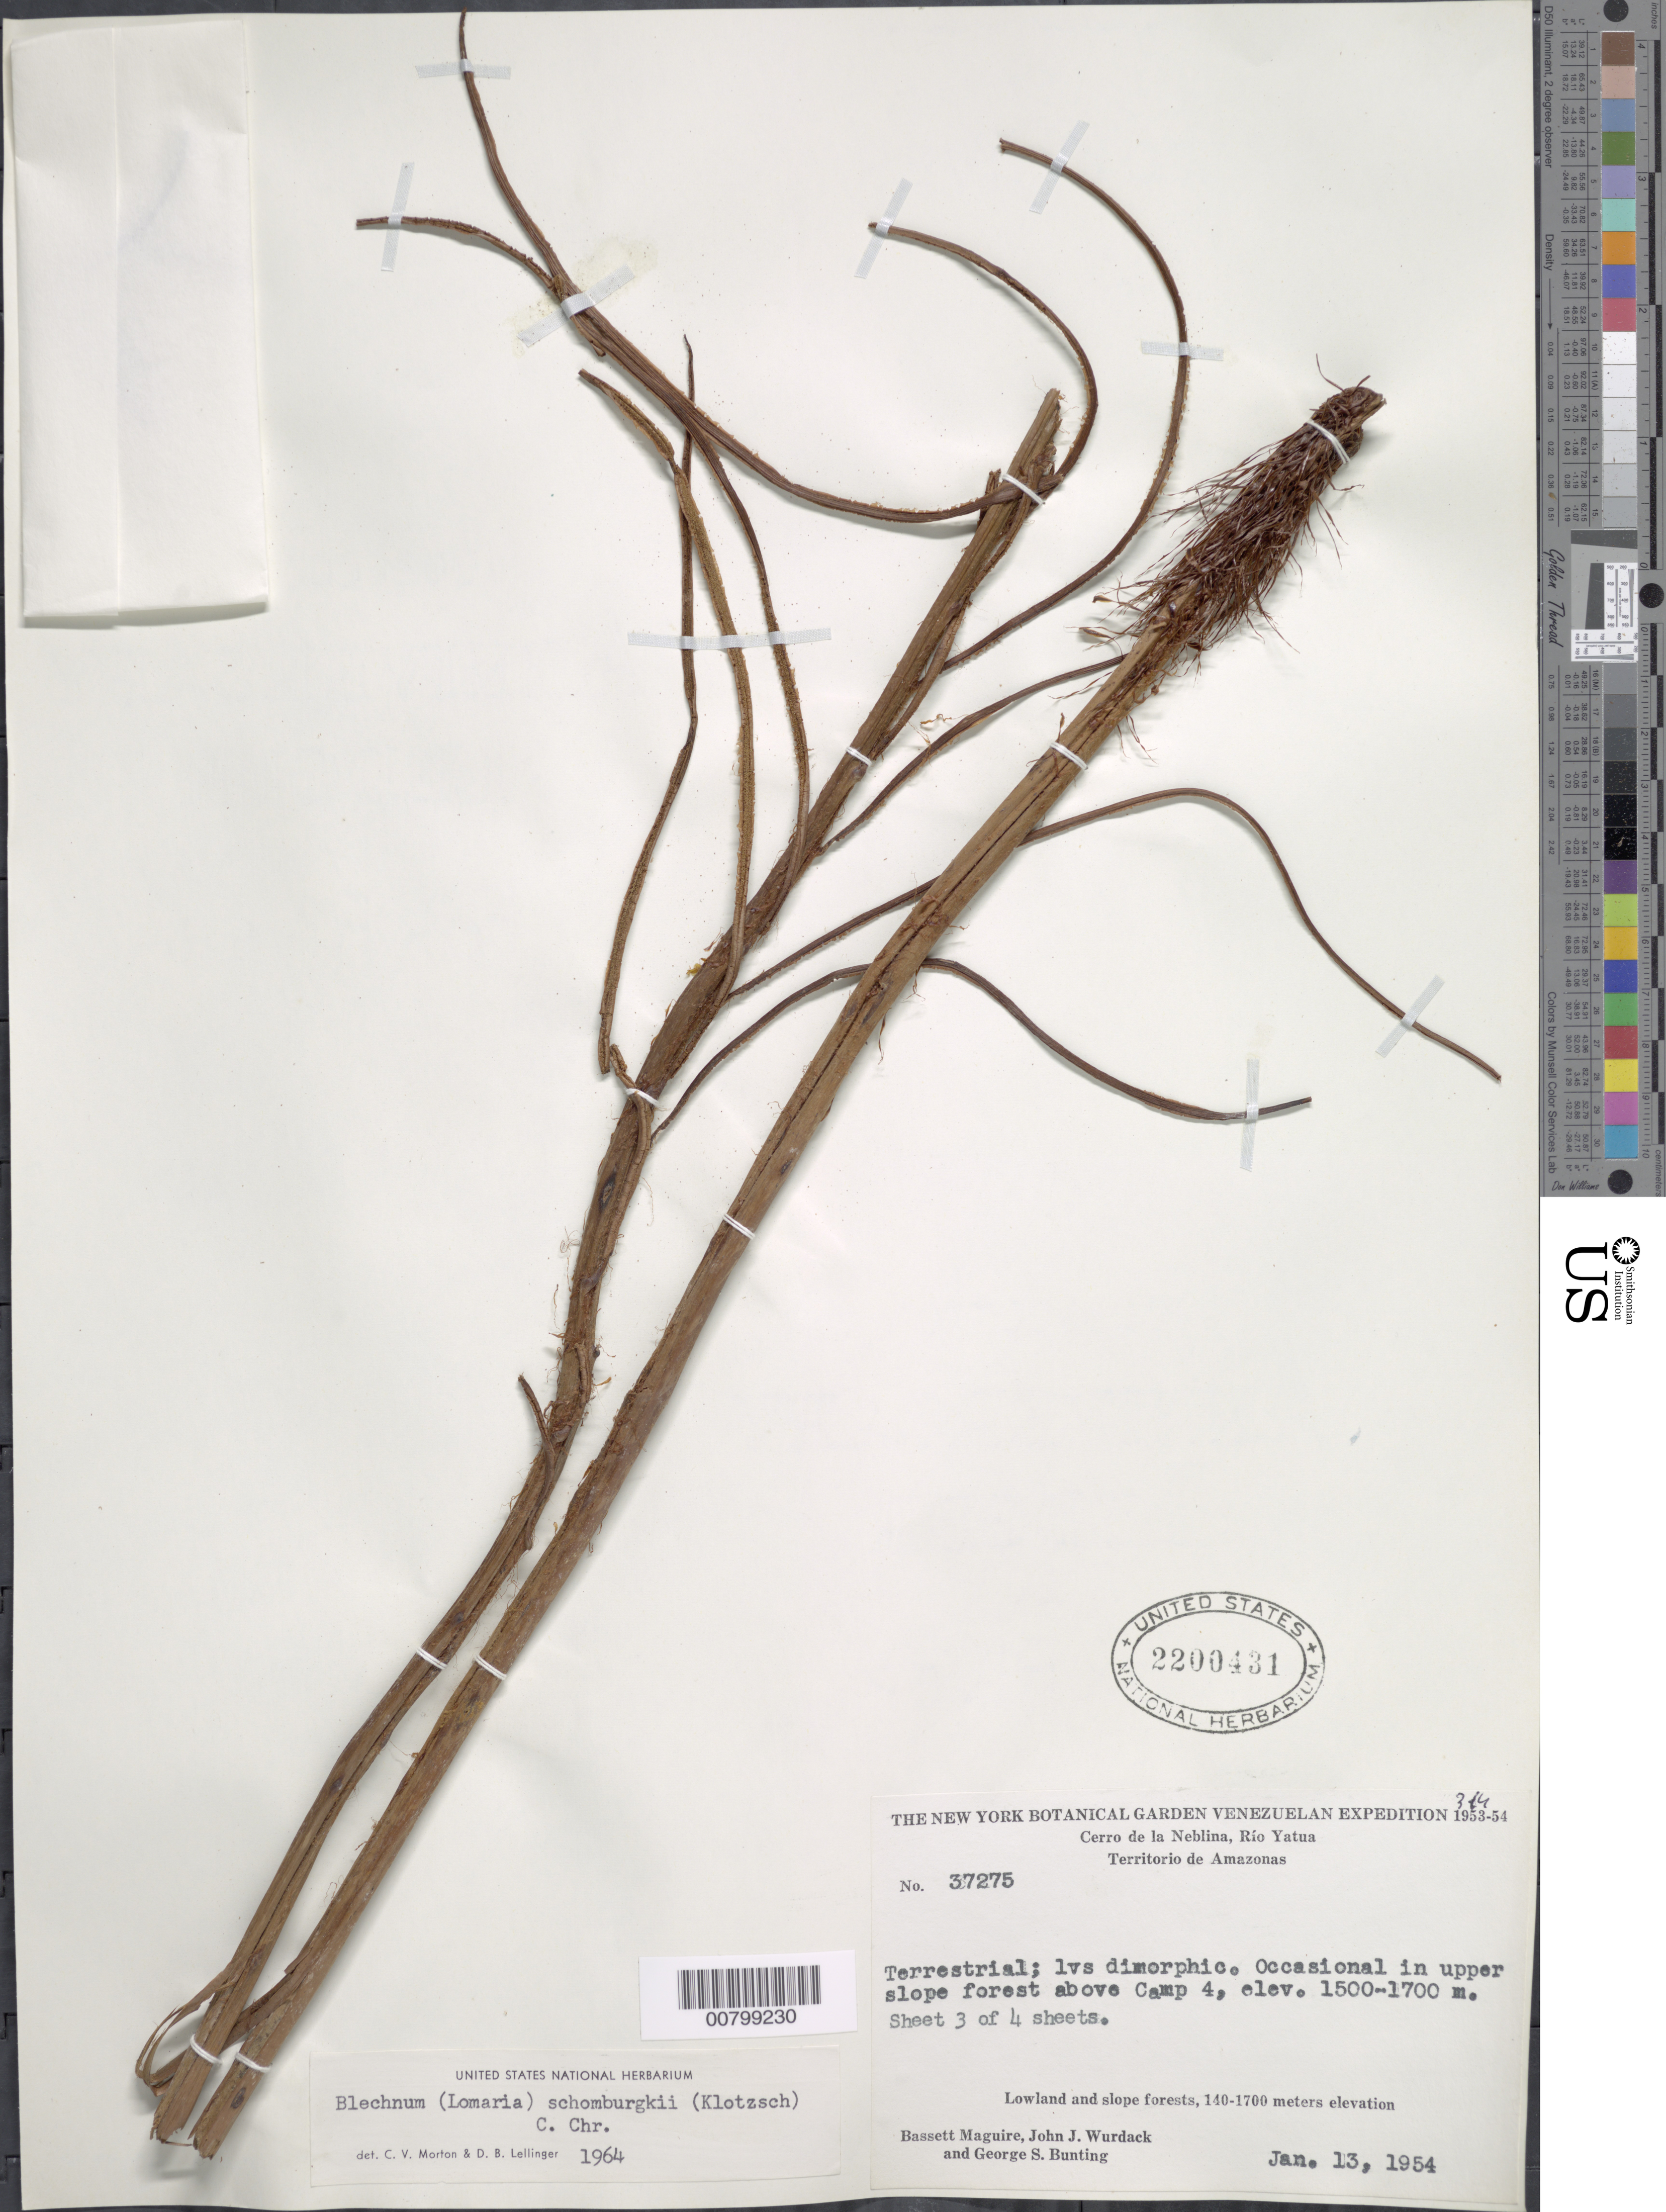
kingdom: Plantae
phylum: Tracheophyta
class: Polypodiopsida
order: Polypodiales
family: Blechnaceae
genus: Blechnum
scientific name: Blechnum schomburgkii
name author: (Klotzsch) C. Chr.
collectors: B. Maguire, J. J. Wurdack & G. S. Bunting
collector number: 37275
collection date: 1954-01-13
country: Venezuela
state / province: Amazonas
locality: Cerro de la Neblina, Occasional in upper slope forest above Camp 4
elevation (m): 1500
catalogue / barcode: US 2200431